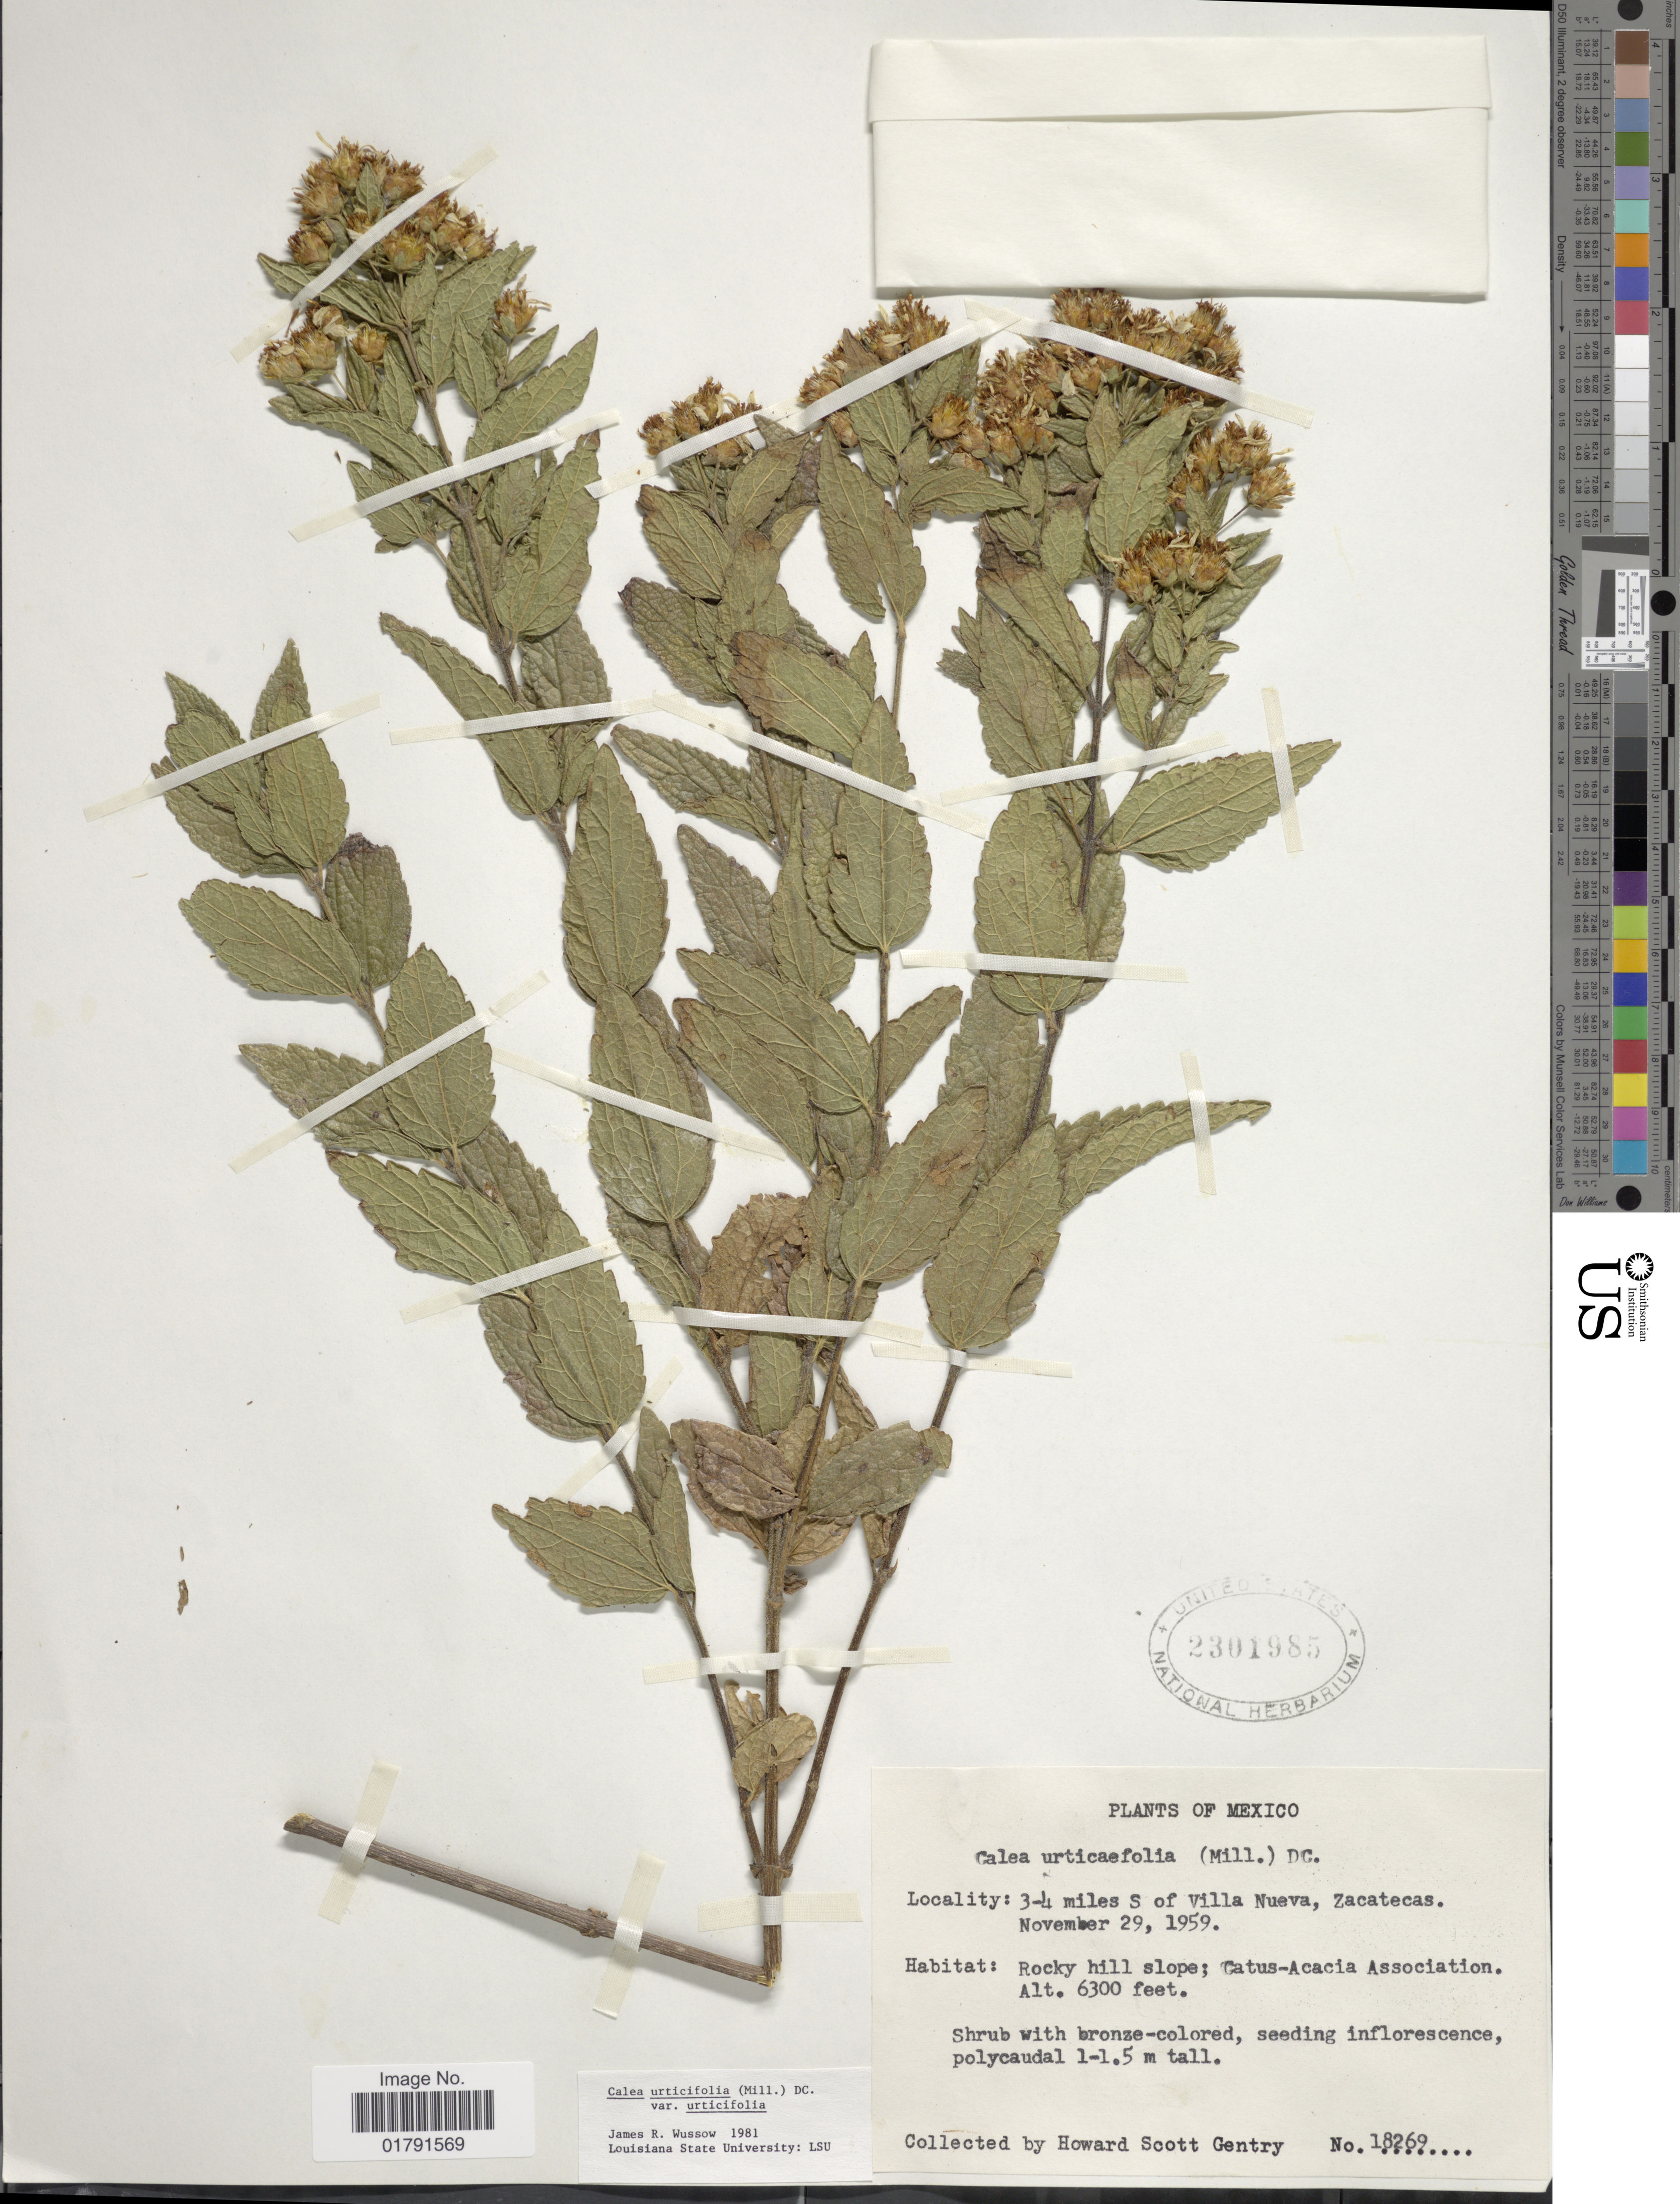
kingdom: Plantae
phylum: Tracheophyta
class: Magnoliopsida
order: Asterales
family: Asteraceae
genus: Calea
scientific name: Calea urticifolia var. urticifolia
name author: (Mill.) DC.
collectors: H. S. Gentry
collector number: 18269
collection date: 1959-11-29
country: Mexico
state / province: Zacatecas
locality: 3-4 miles S of Villa Nueva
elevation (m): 1920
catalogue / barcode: US 2301985